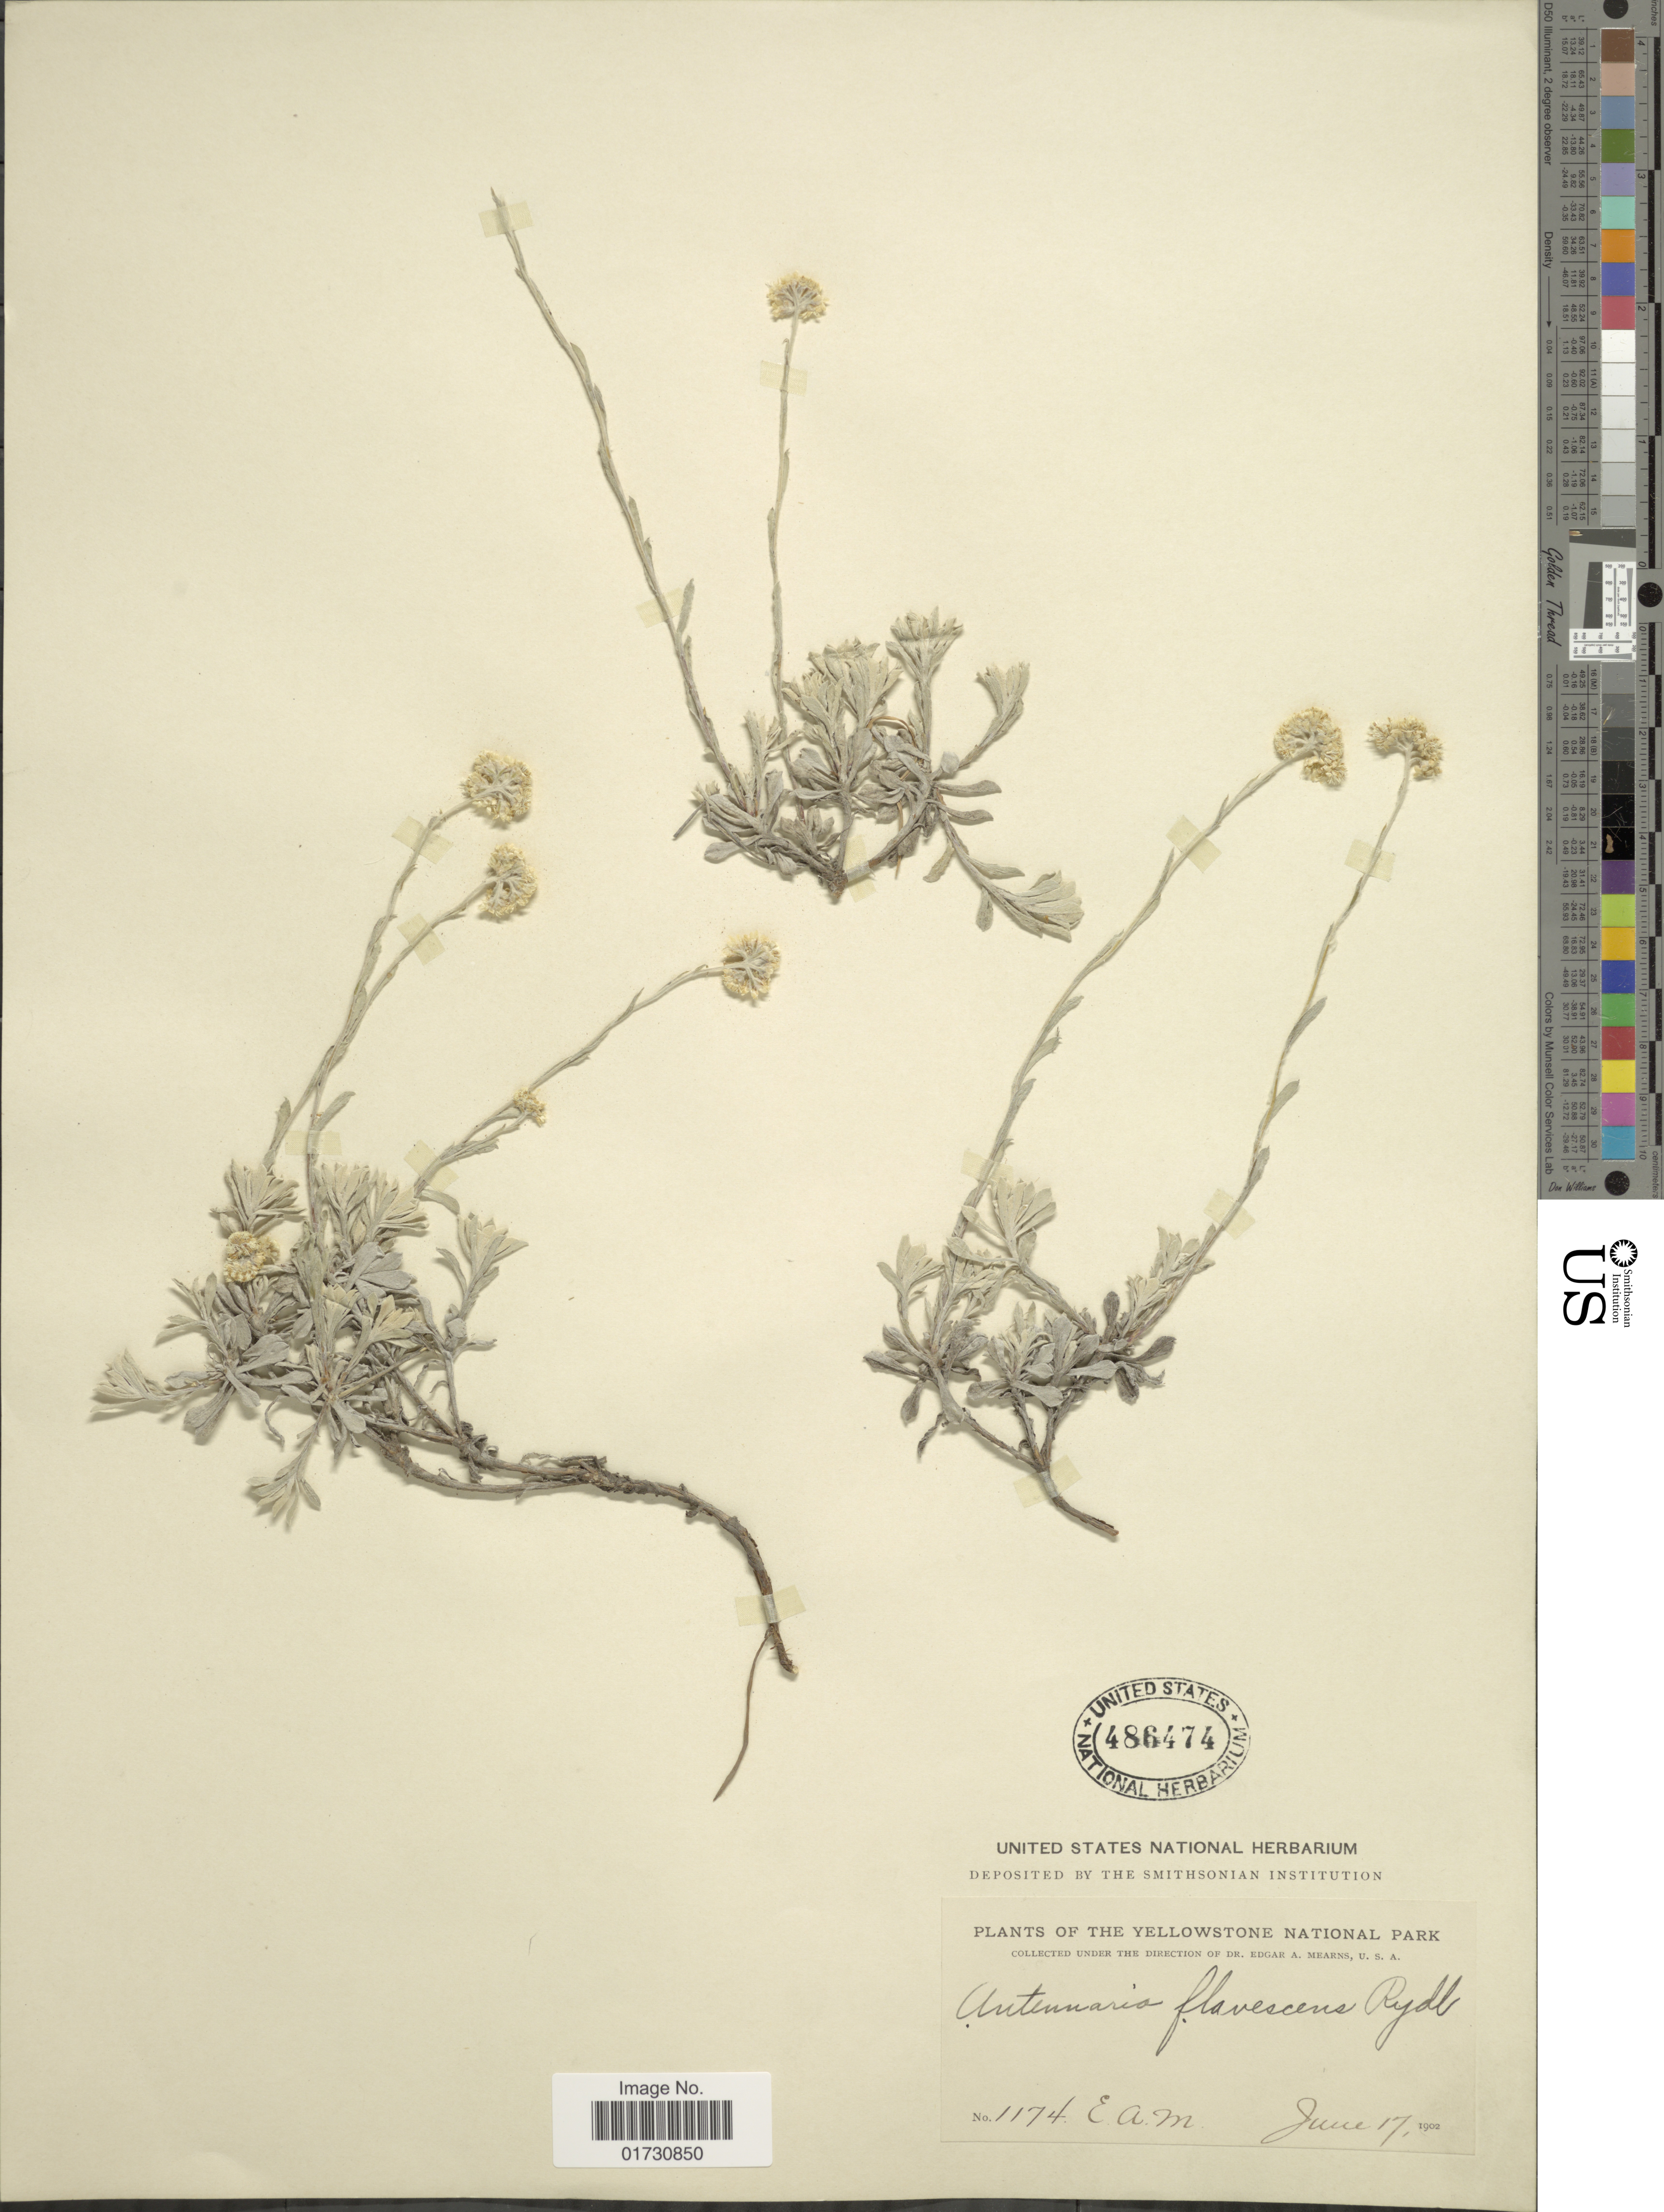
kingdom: Plantae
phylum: Tracheophyta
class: Magnoliopsida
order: Asterales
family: Asteraceae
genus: Antennaria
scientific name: Antennaria flavescens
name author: Rydb.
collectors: E. A. Mearns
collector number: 1174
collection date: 1902-06-17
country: United States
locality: The Yellowstone National Park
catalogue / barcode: US 486474